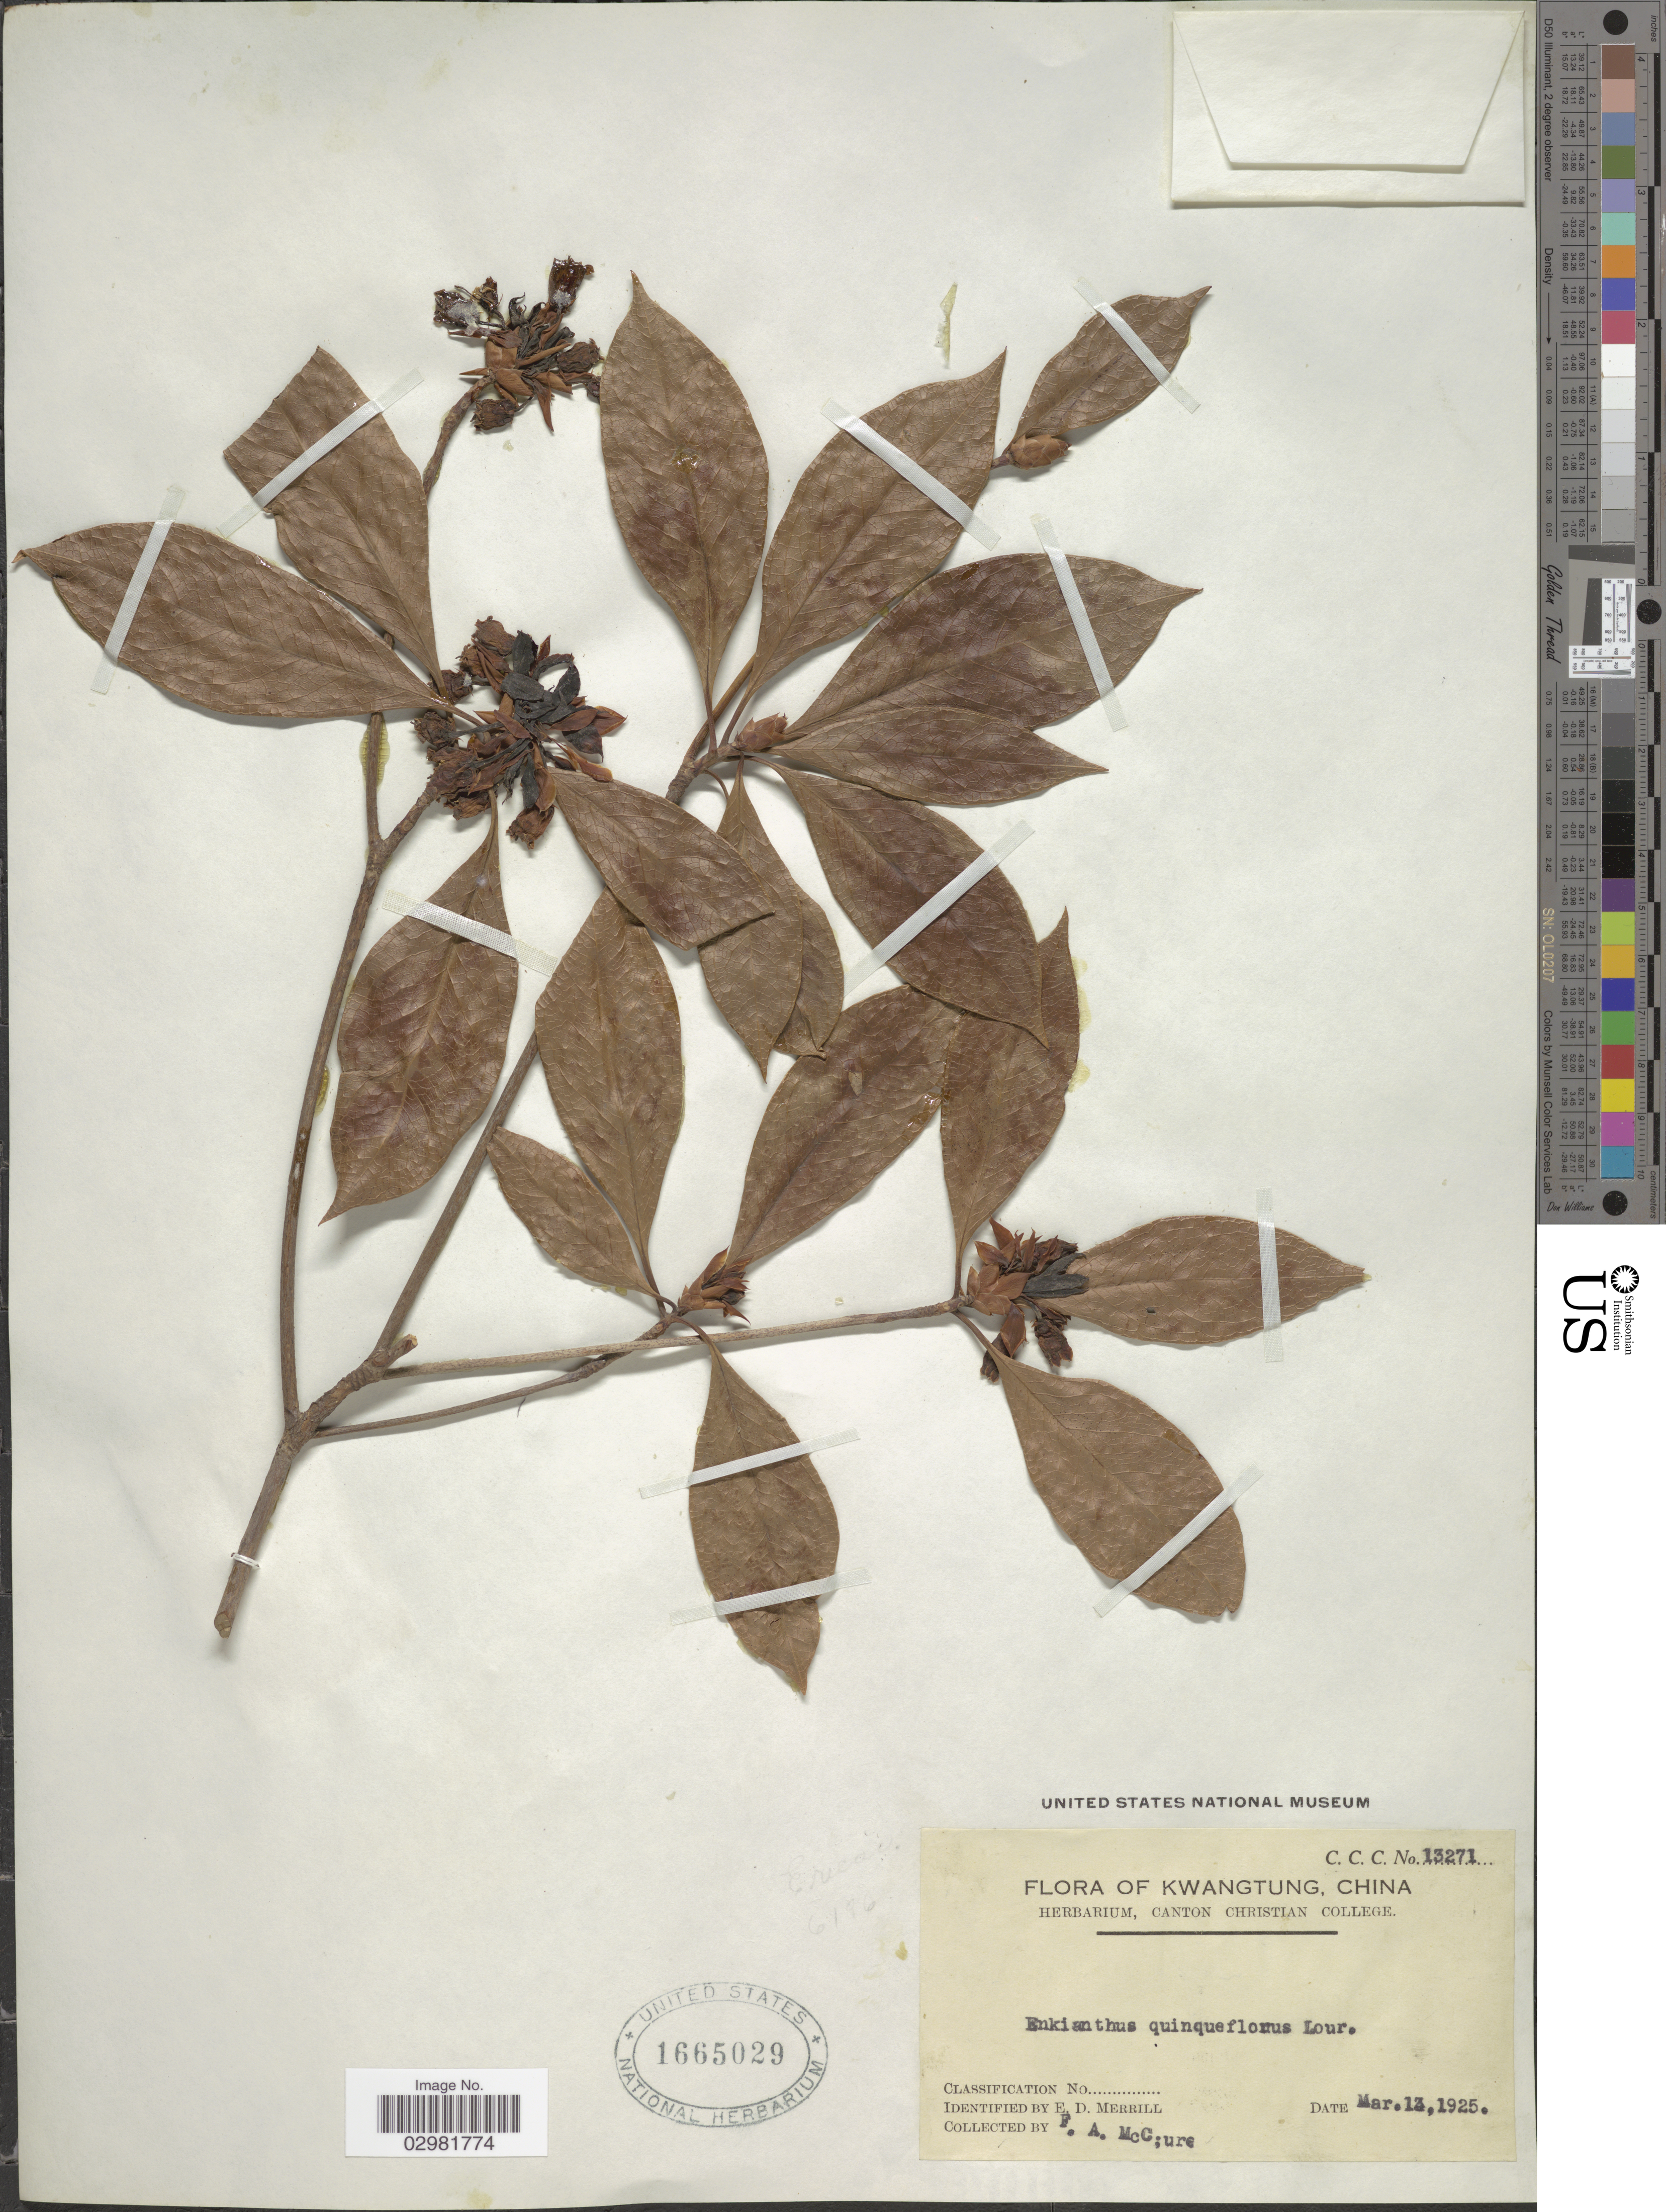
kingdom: Plantae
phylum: Tracheophyta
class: Magnoliopsida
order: Ericales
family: Ericaceae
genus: Enkianthus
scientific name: Enkianthus quinqueflorus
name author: Lour.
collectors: F. A. McClure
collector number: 13271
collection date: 1925-03-13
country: China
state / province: Guangdong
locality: Kwangtung.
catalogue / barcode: US 1665029